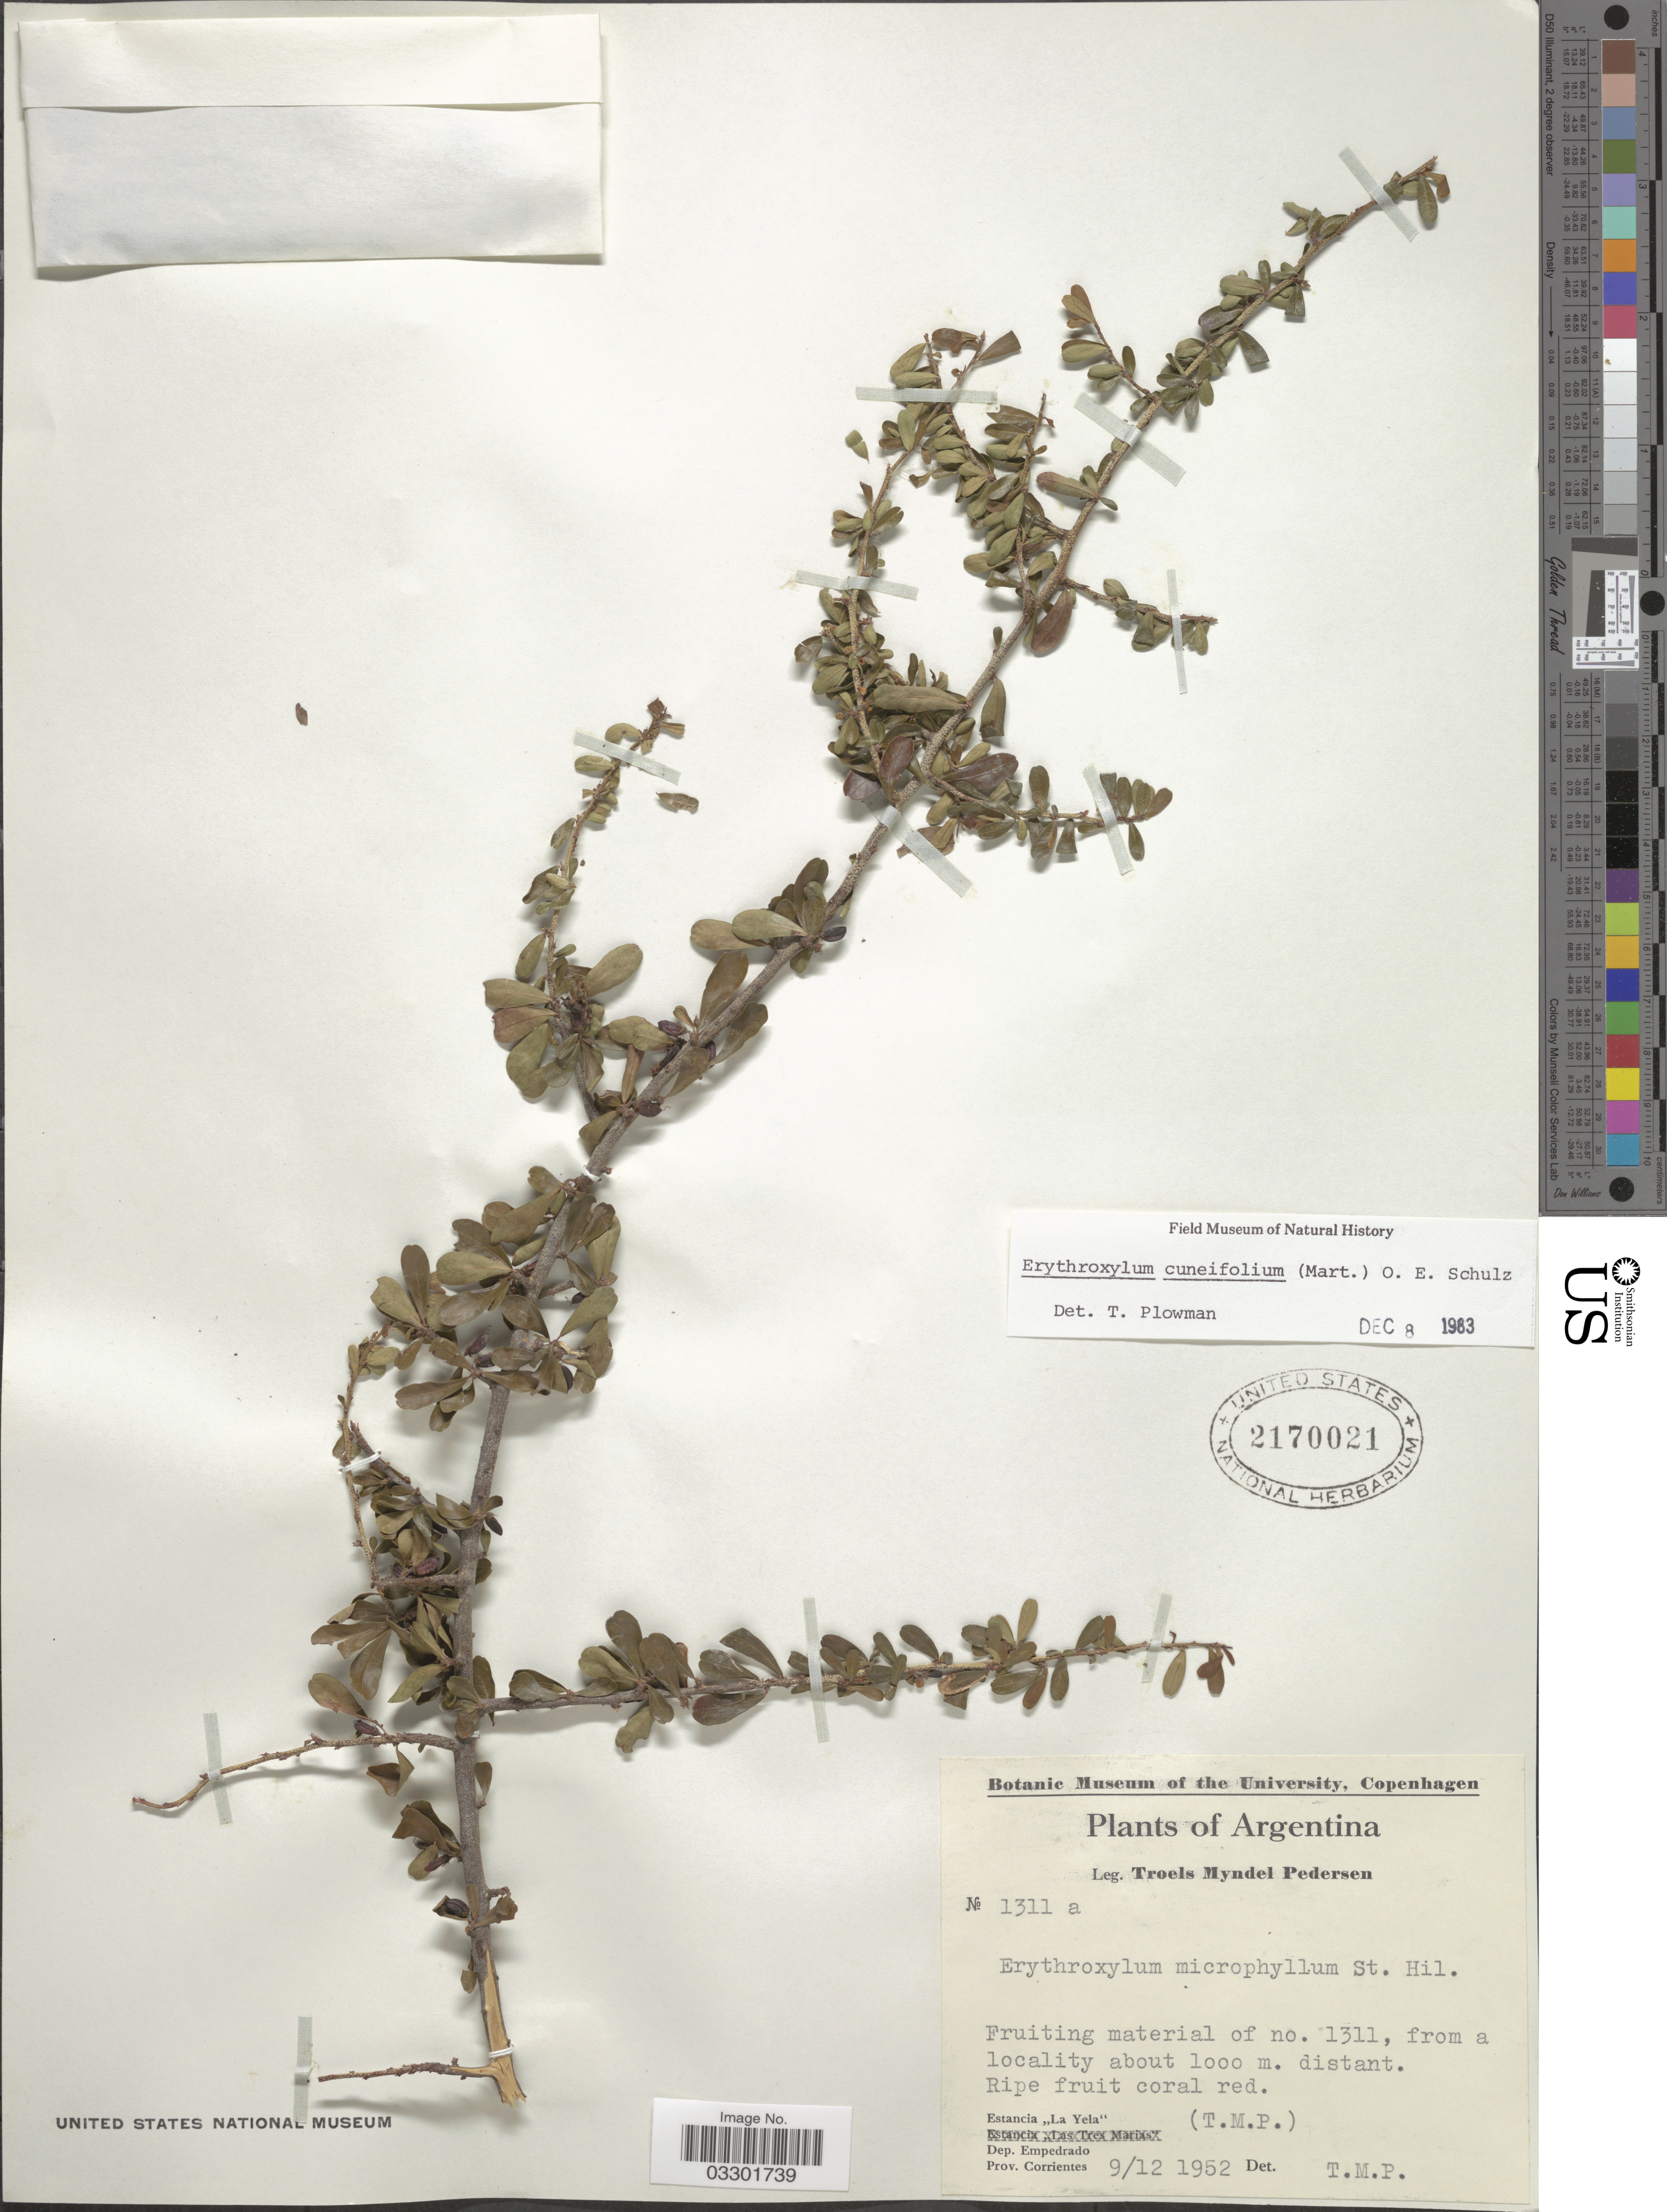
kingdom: Plantae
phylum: Tracheophyta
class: Magnoliopsida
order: Malpighiales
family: Erythroxylaceae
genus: Erythroxylum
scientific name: Erythroxylum cuneifolium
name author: (Mart.) O.E. Schulz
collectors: T. Pederson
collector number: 1311a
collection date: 1952-12-09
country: Argentina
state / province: Corrientes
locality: Estancia "La Yela". Dep. Empedrado.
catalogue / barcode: US 2170021